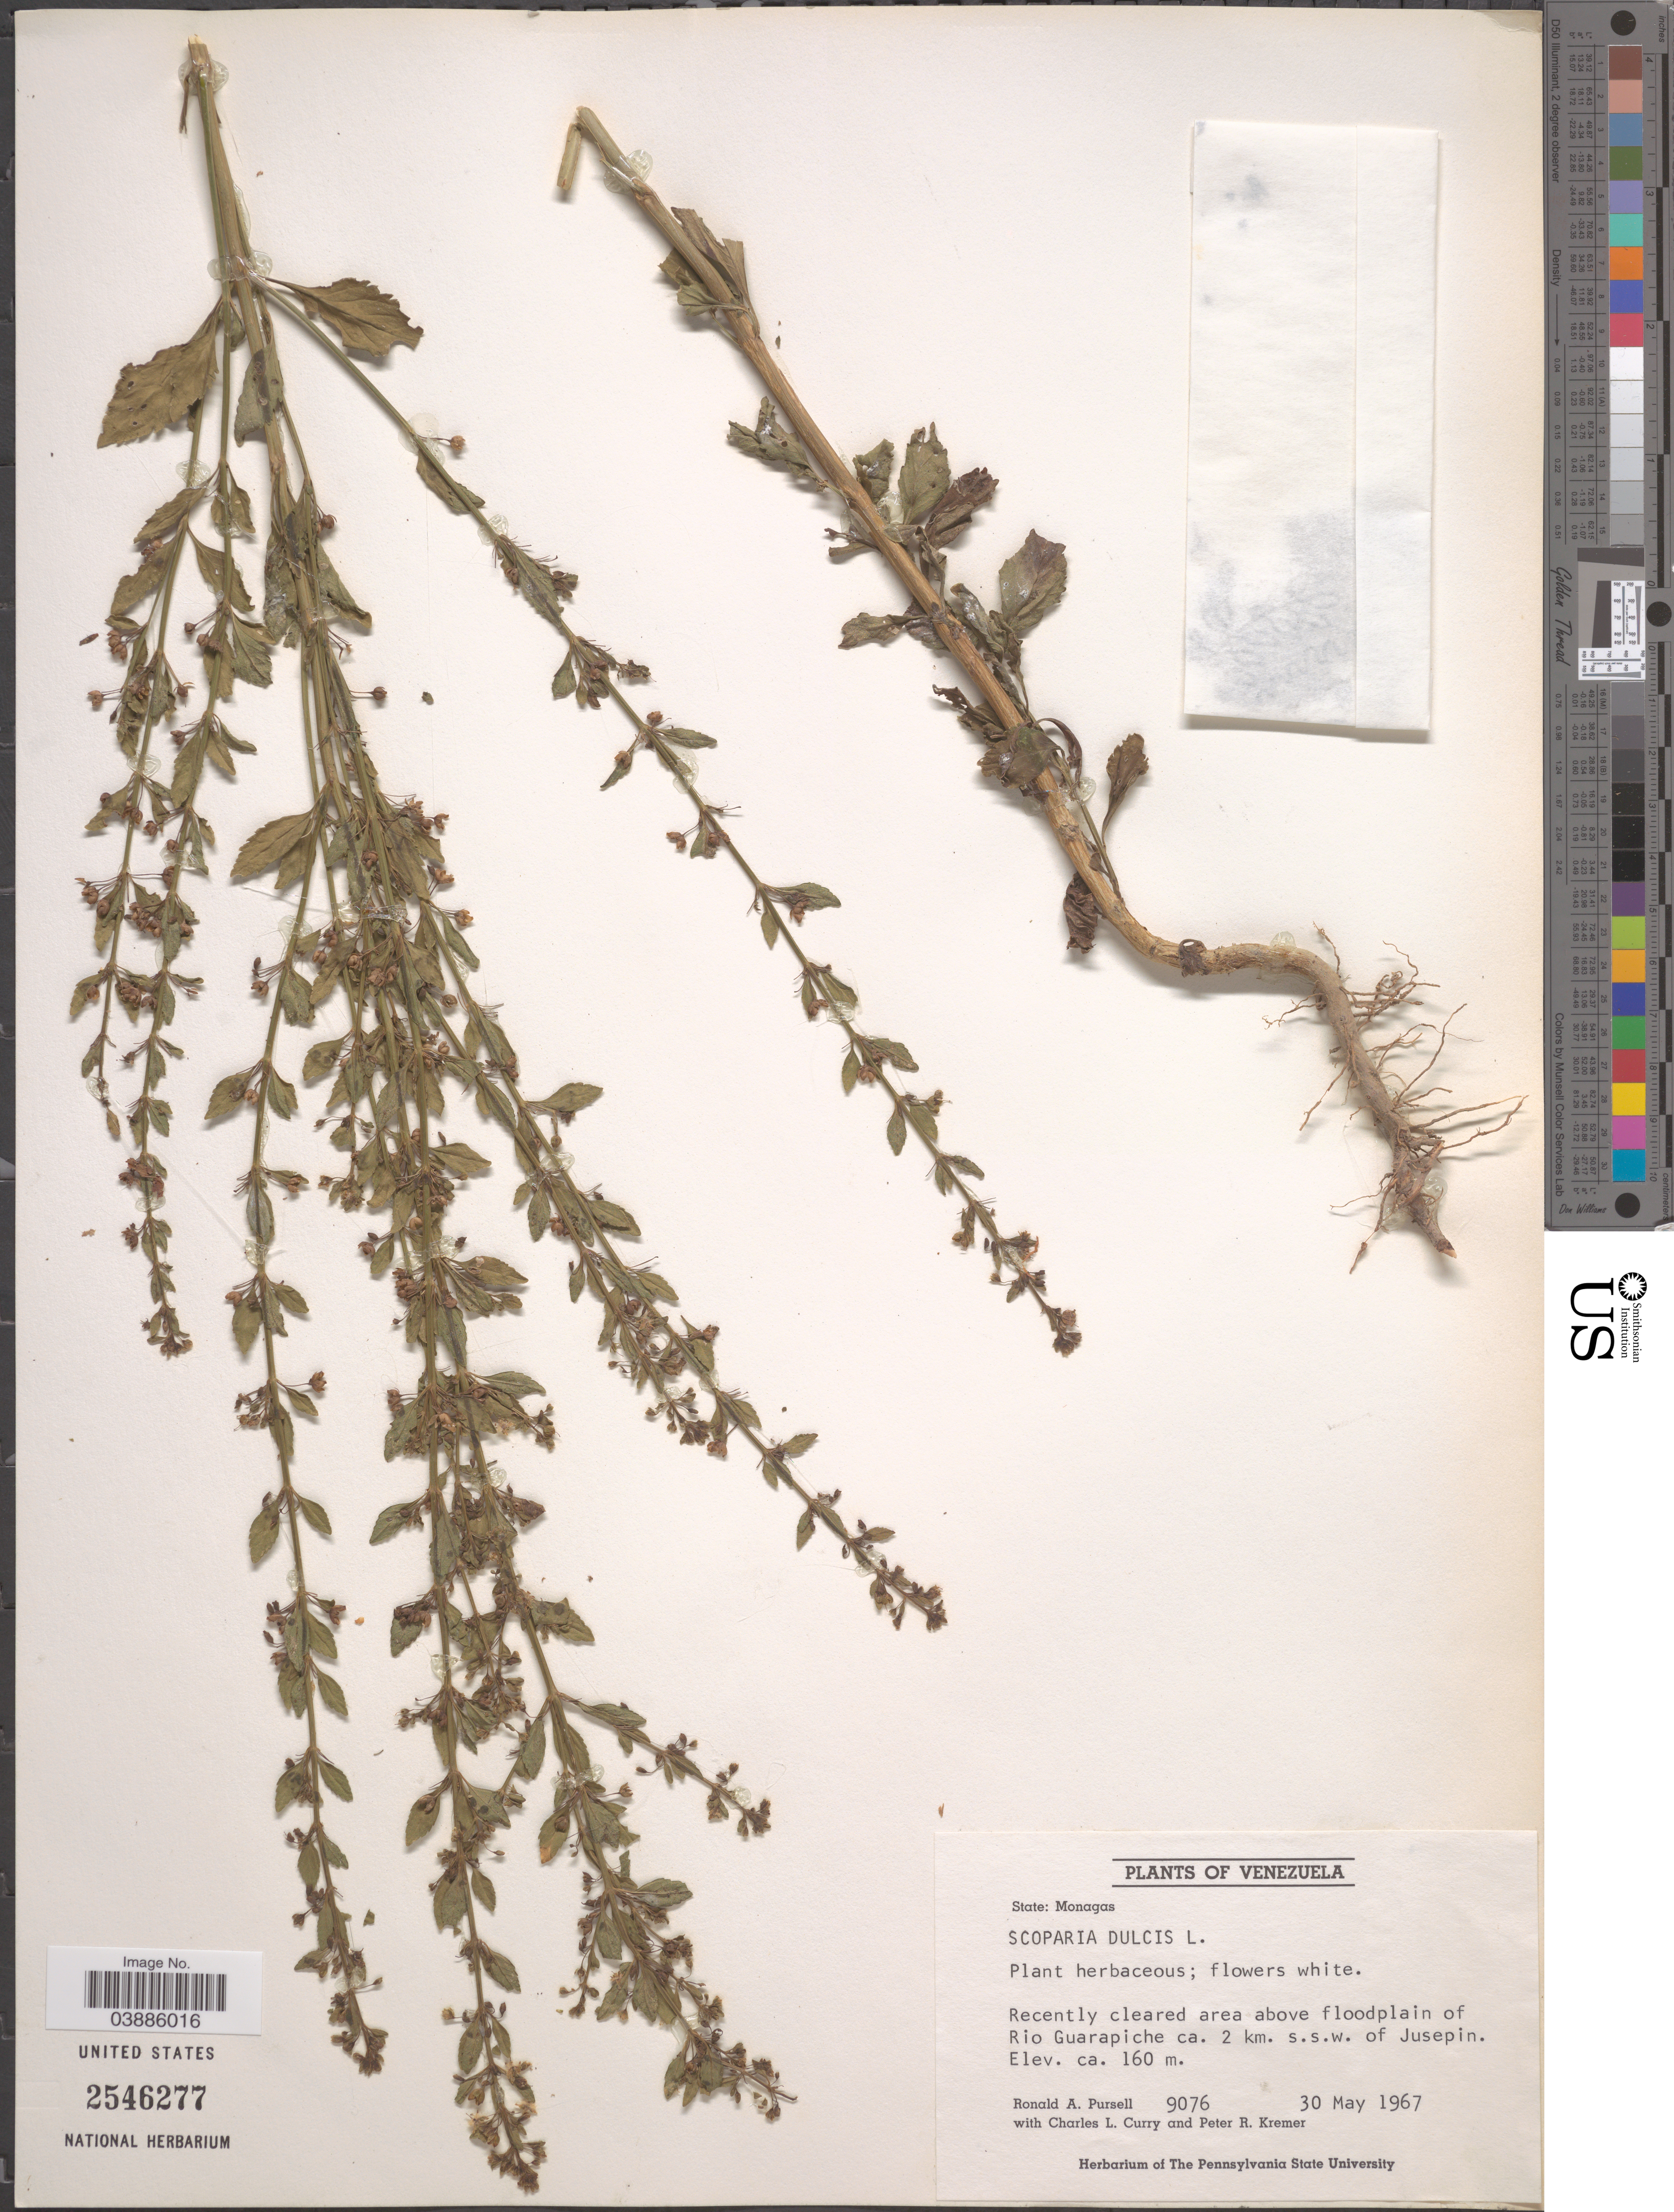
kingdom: Plantae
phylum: Tracheophyta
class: Magnoliopsida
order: Lamiales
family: Plantaginaceae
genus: Scoparia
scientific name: Scoparia dulcis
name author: L.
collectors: R. A. Pursell, C. L. Curry & P. Kremer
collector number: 9076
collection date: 1967-05-30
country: Venezuela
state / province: Monagas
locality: Recently cleared area above floodplain of Rio Guarapiche ca. 2 km. s.s.w. of Jusepin.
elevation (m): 160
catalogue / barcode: US 2546277